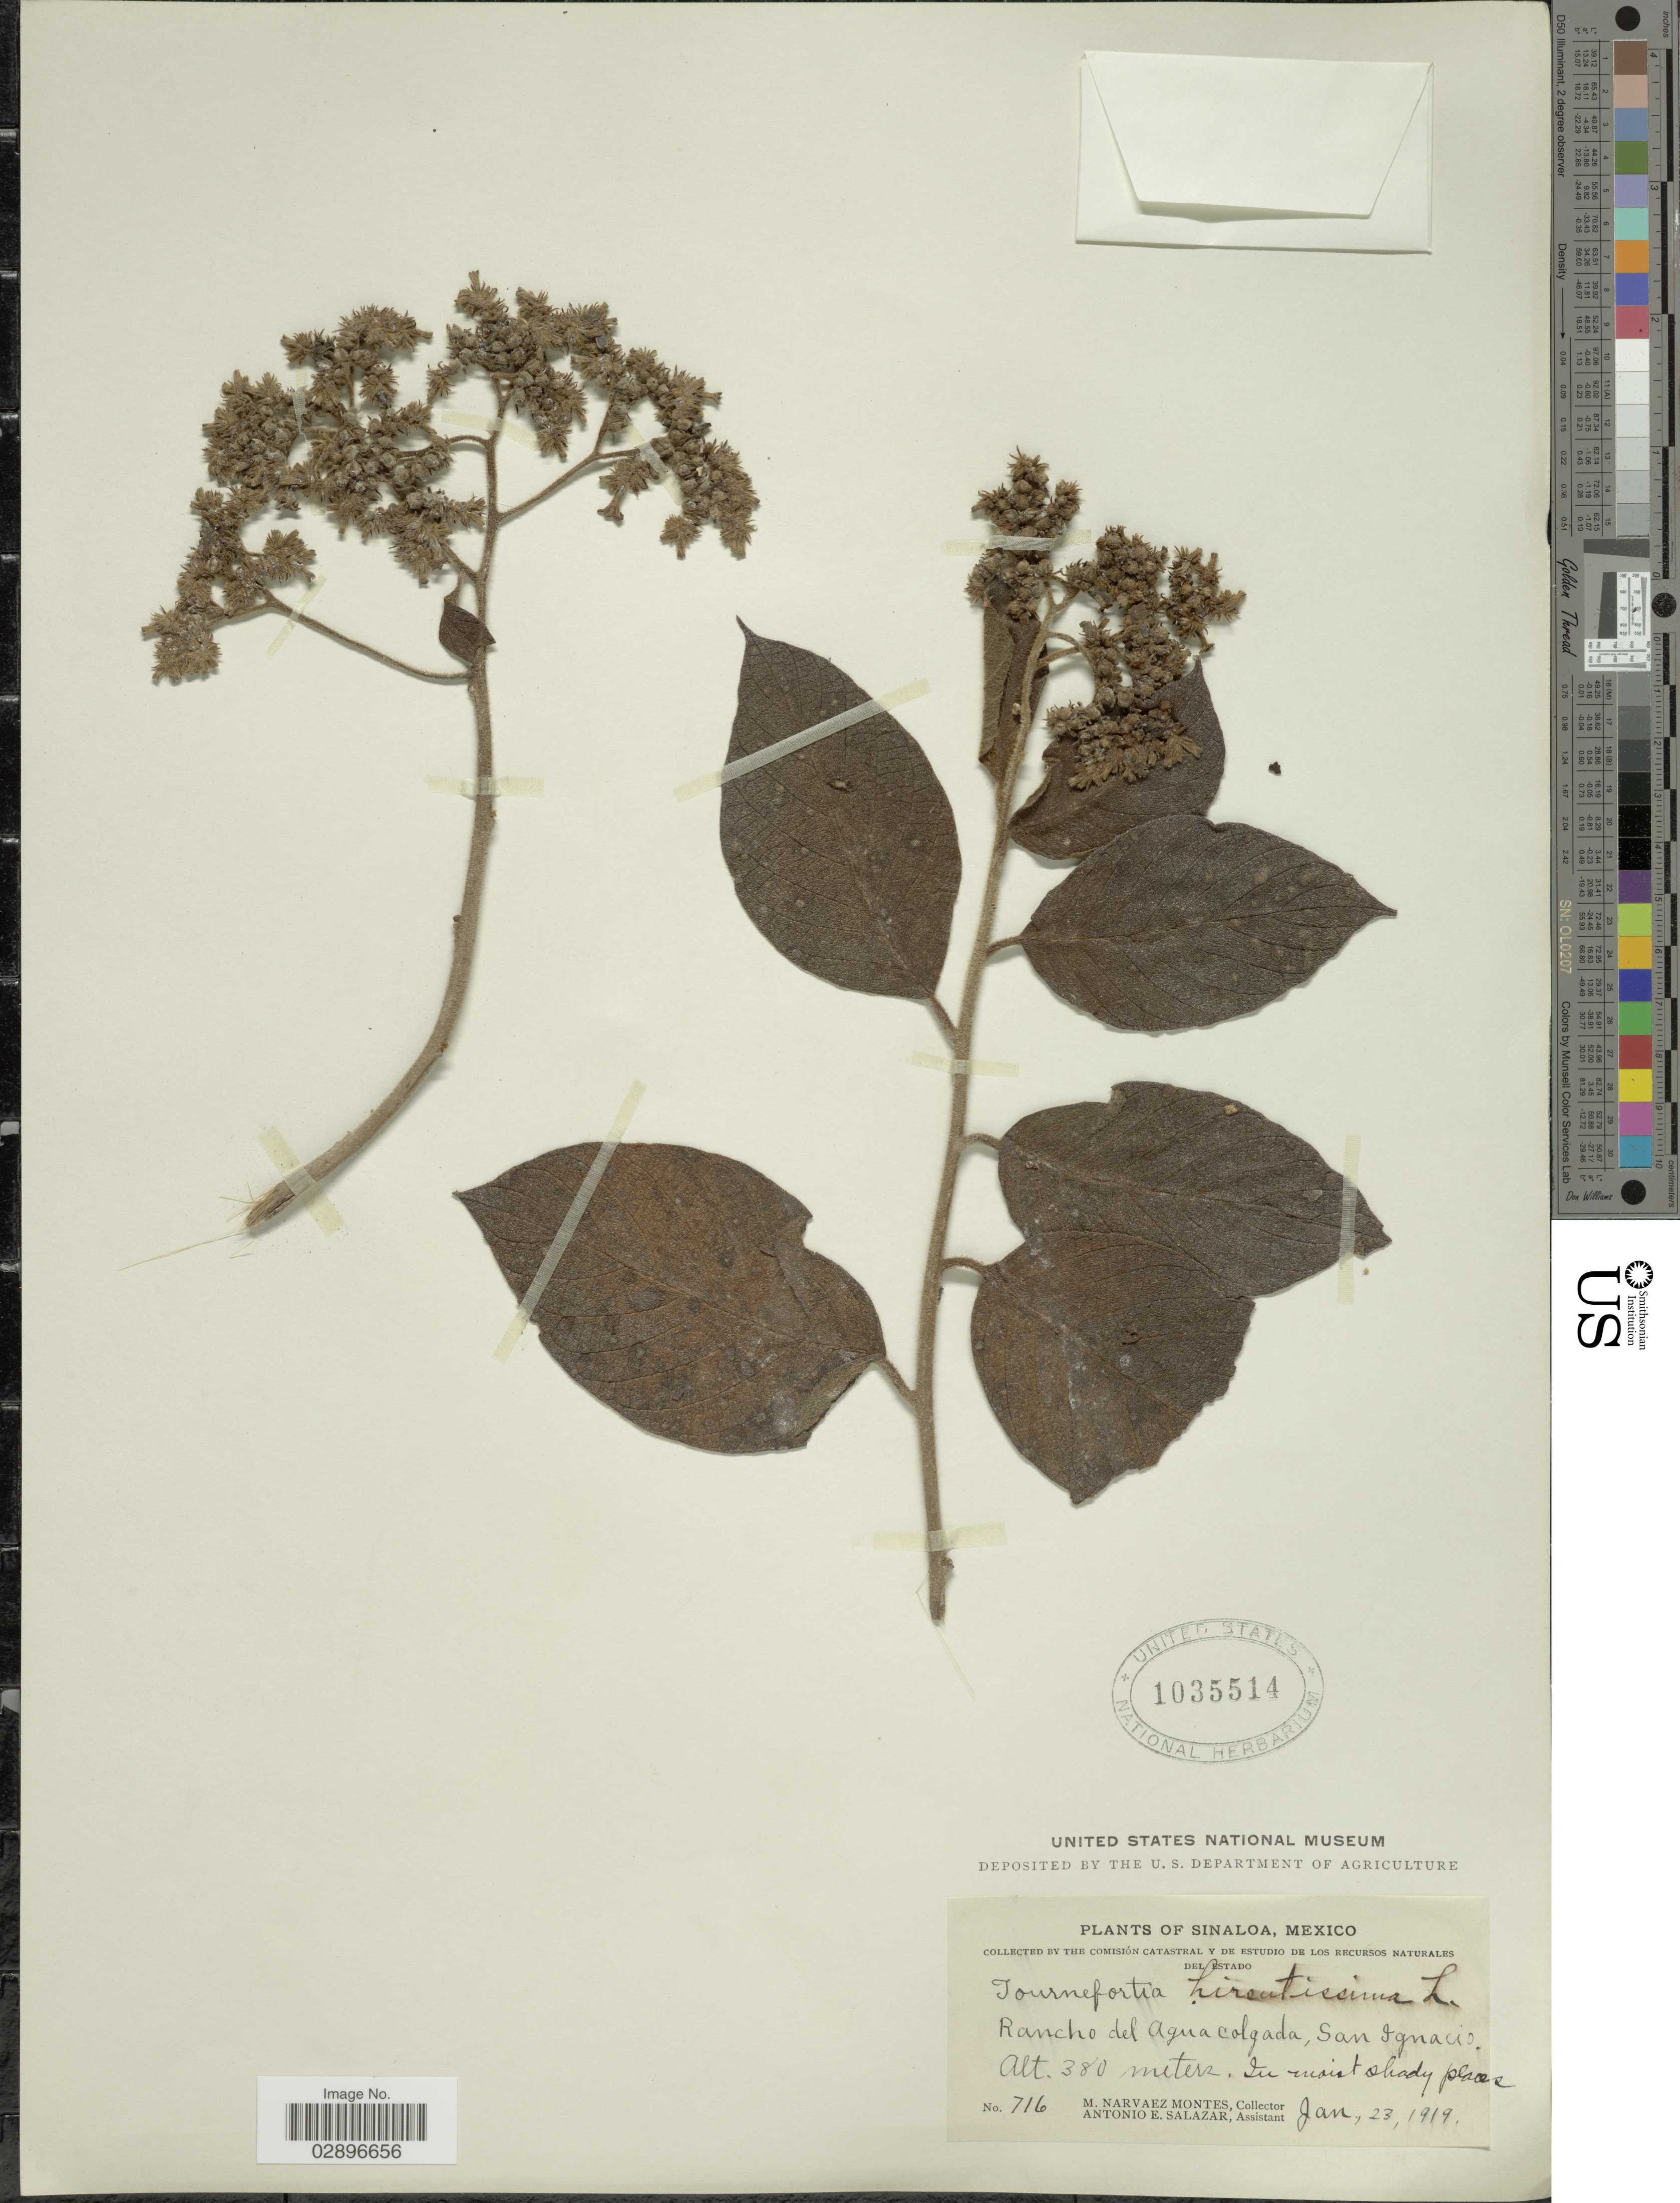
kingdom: Plantae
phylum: Tracheophyta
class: Magnoliopsida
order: Boraginales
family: Heliotropiaceae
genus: Tournefortia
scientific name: Tournefortia hirsutissima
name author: L.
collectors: M. Narvaez-Montes & A. E. Salazar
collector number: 716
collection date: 1919-01-23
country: Mexico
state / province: Sinaloa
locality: Rancho del Agua colgada, San Ignacio.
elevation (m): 380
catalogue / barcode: US 1035514